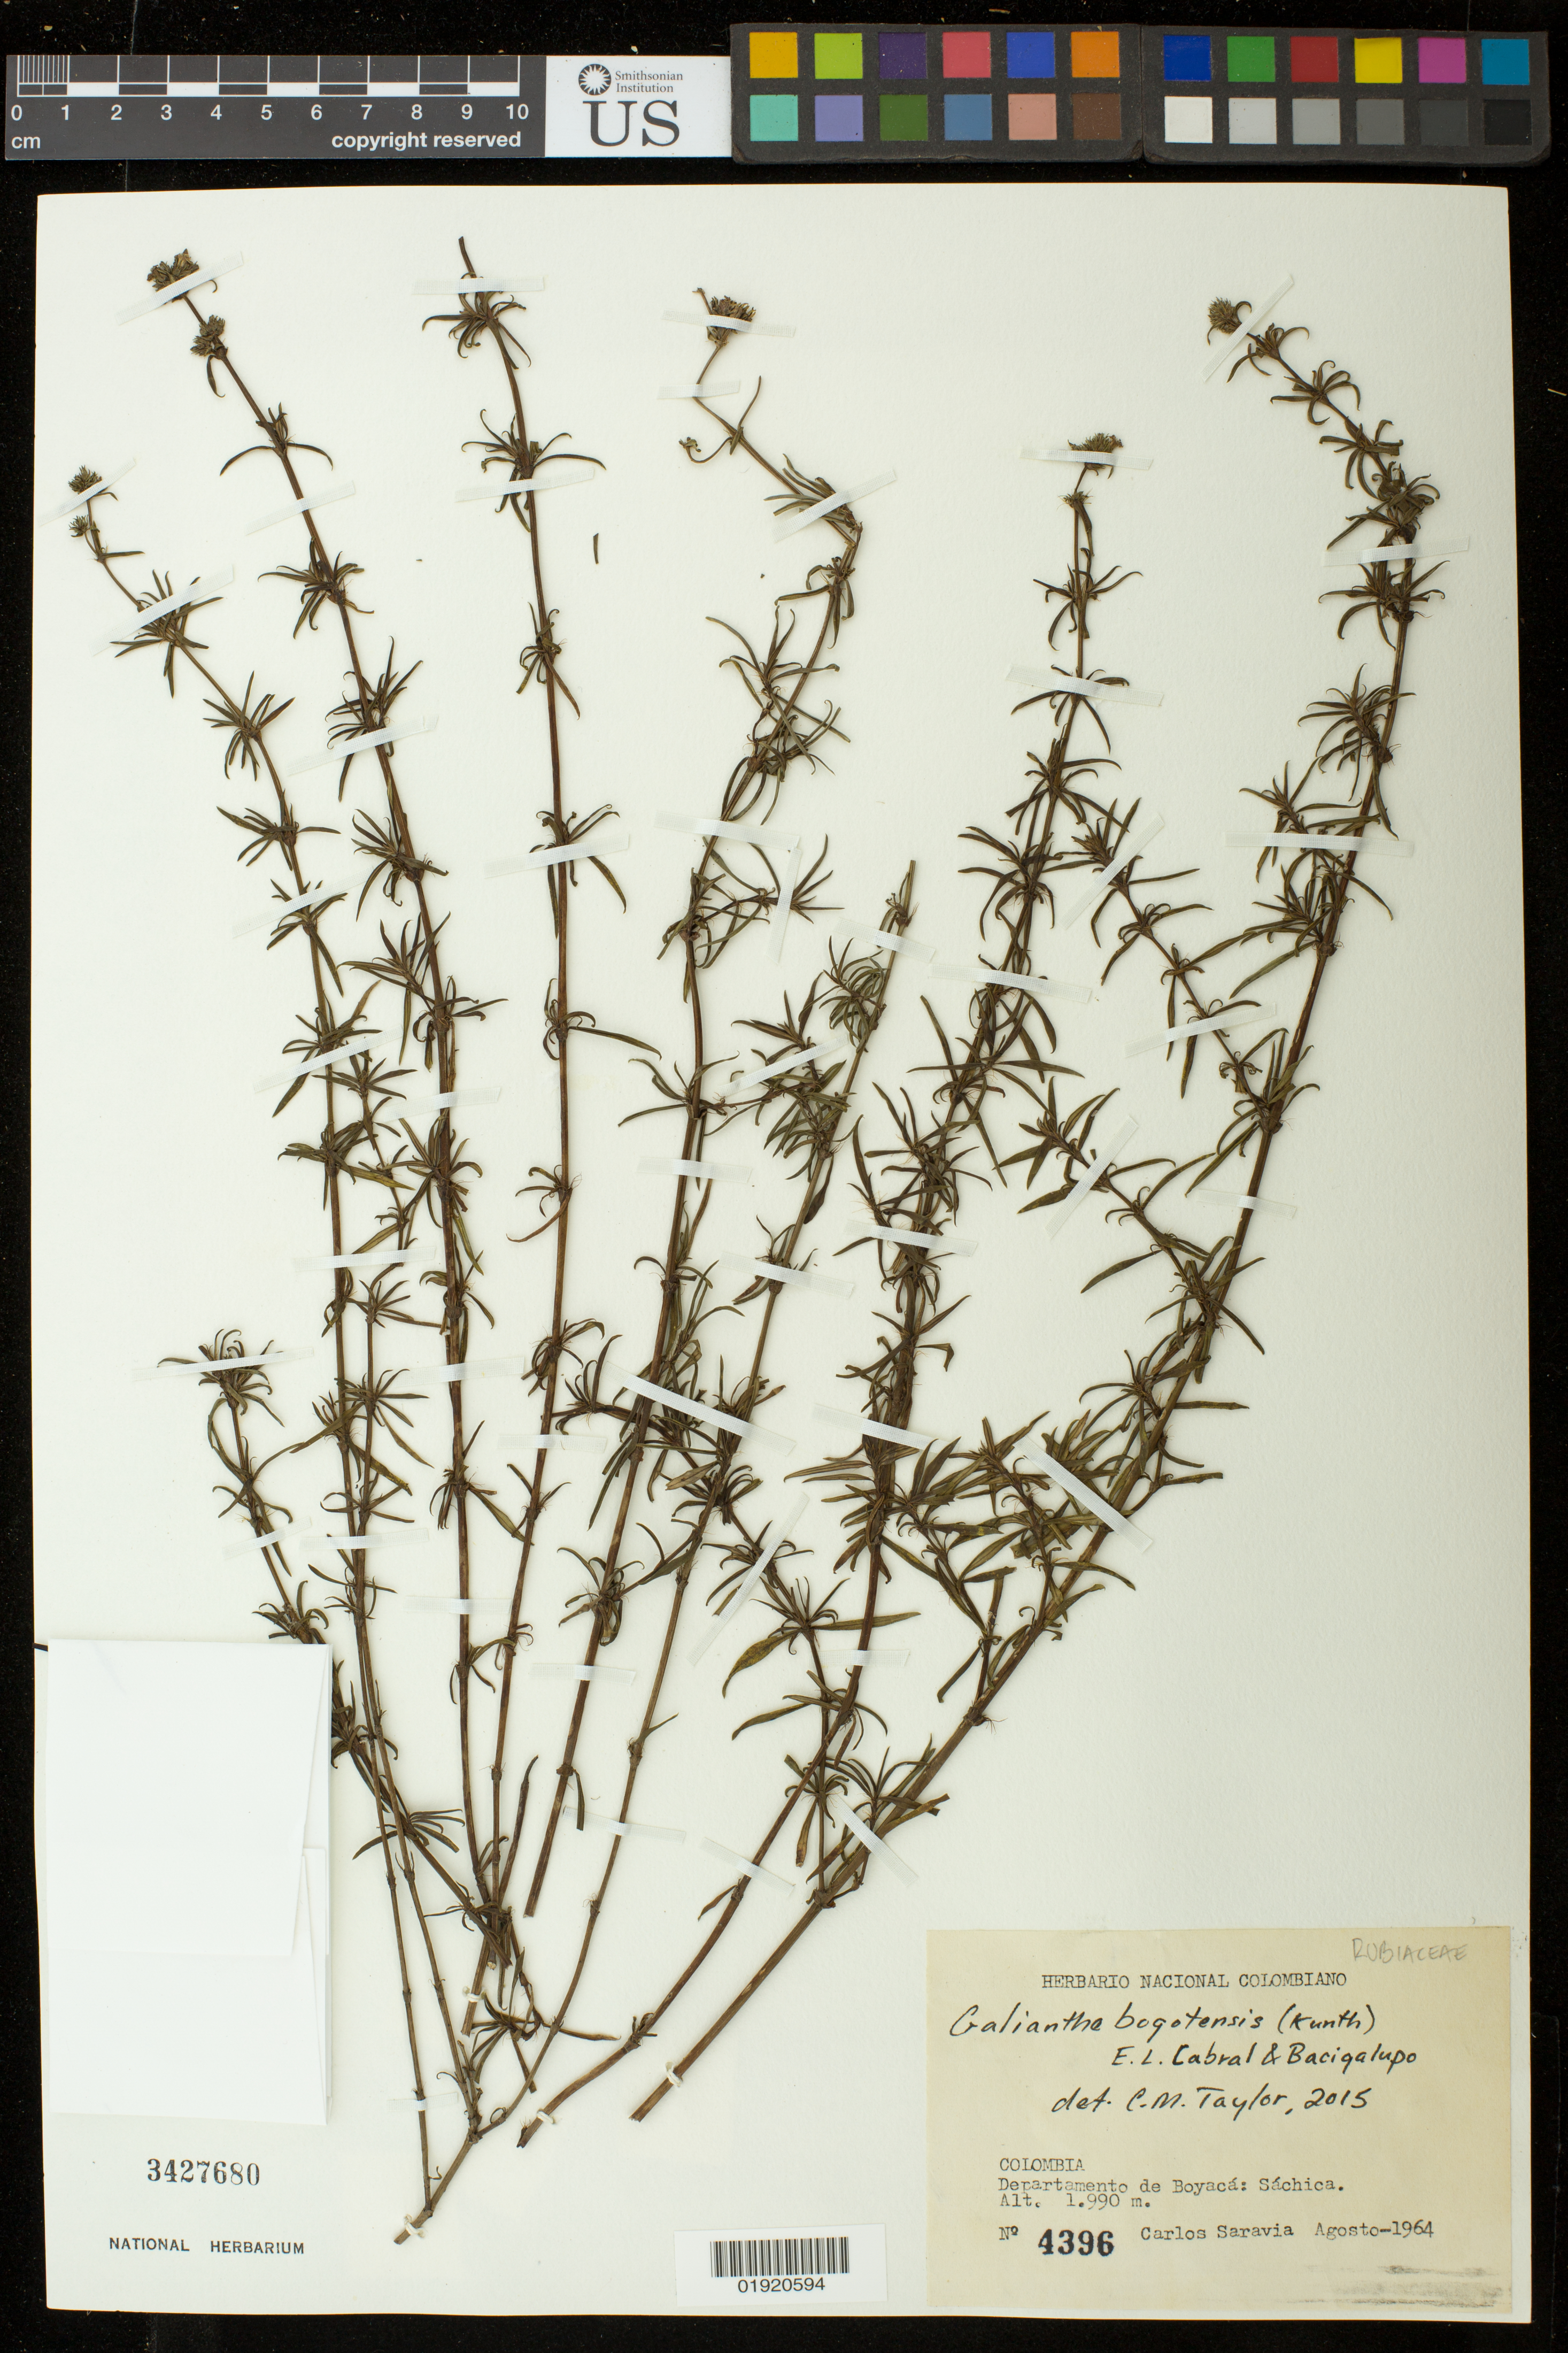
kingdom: Plantae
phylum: Tracheophyta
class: Magnoliopsida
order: Gentianales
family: Rubiaceae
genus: Galianthe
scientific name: Galianthe bogotensis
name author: Kunth et al.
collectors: C. Saravia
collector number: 4396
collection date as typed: Agosto-1964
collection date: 1964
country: Colombia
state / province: Boyacá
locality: Colombia. Departamento de Boyaca: Sachica.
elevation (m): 1990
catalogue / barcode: US 3427680